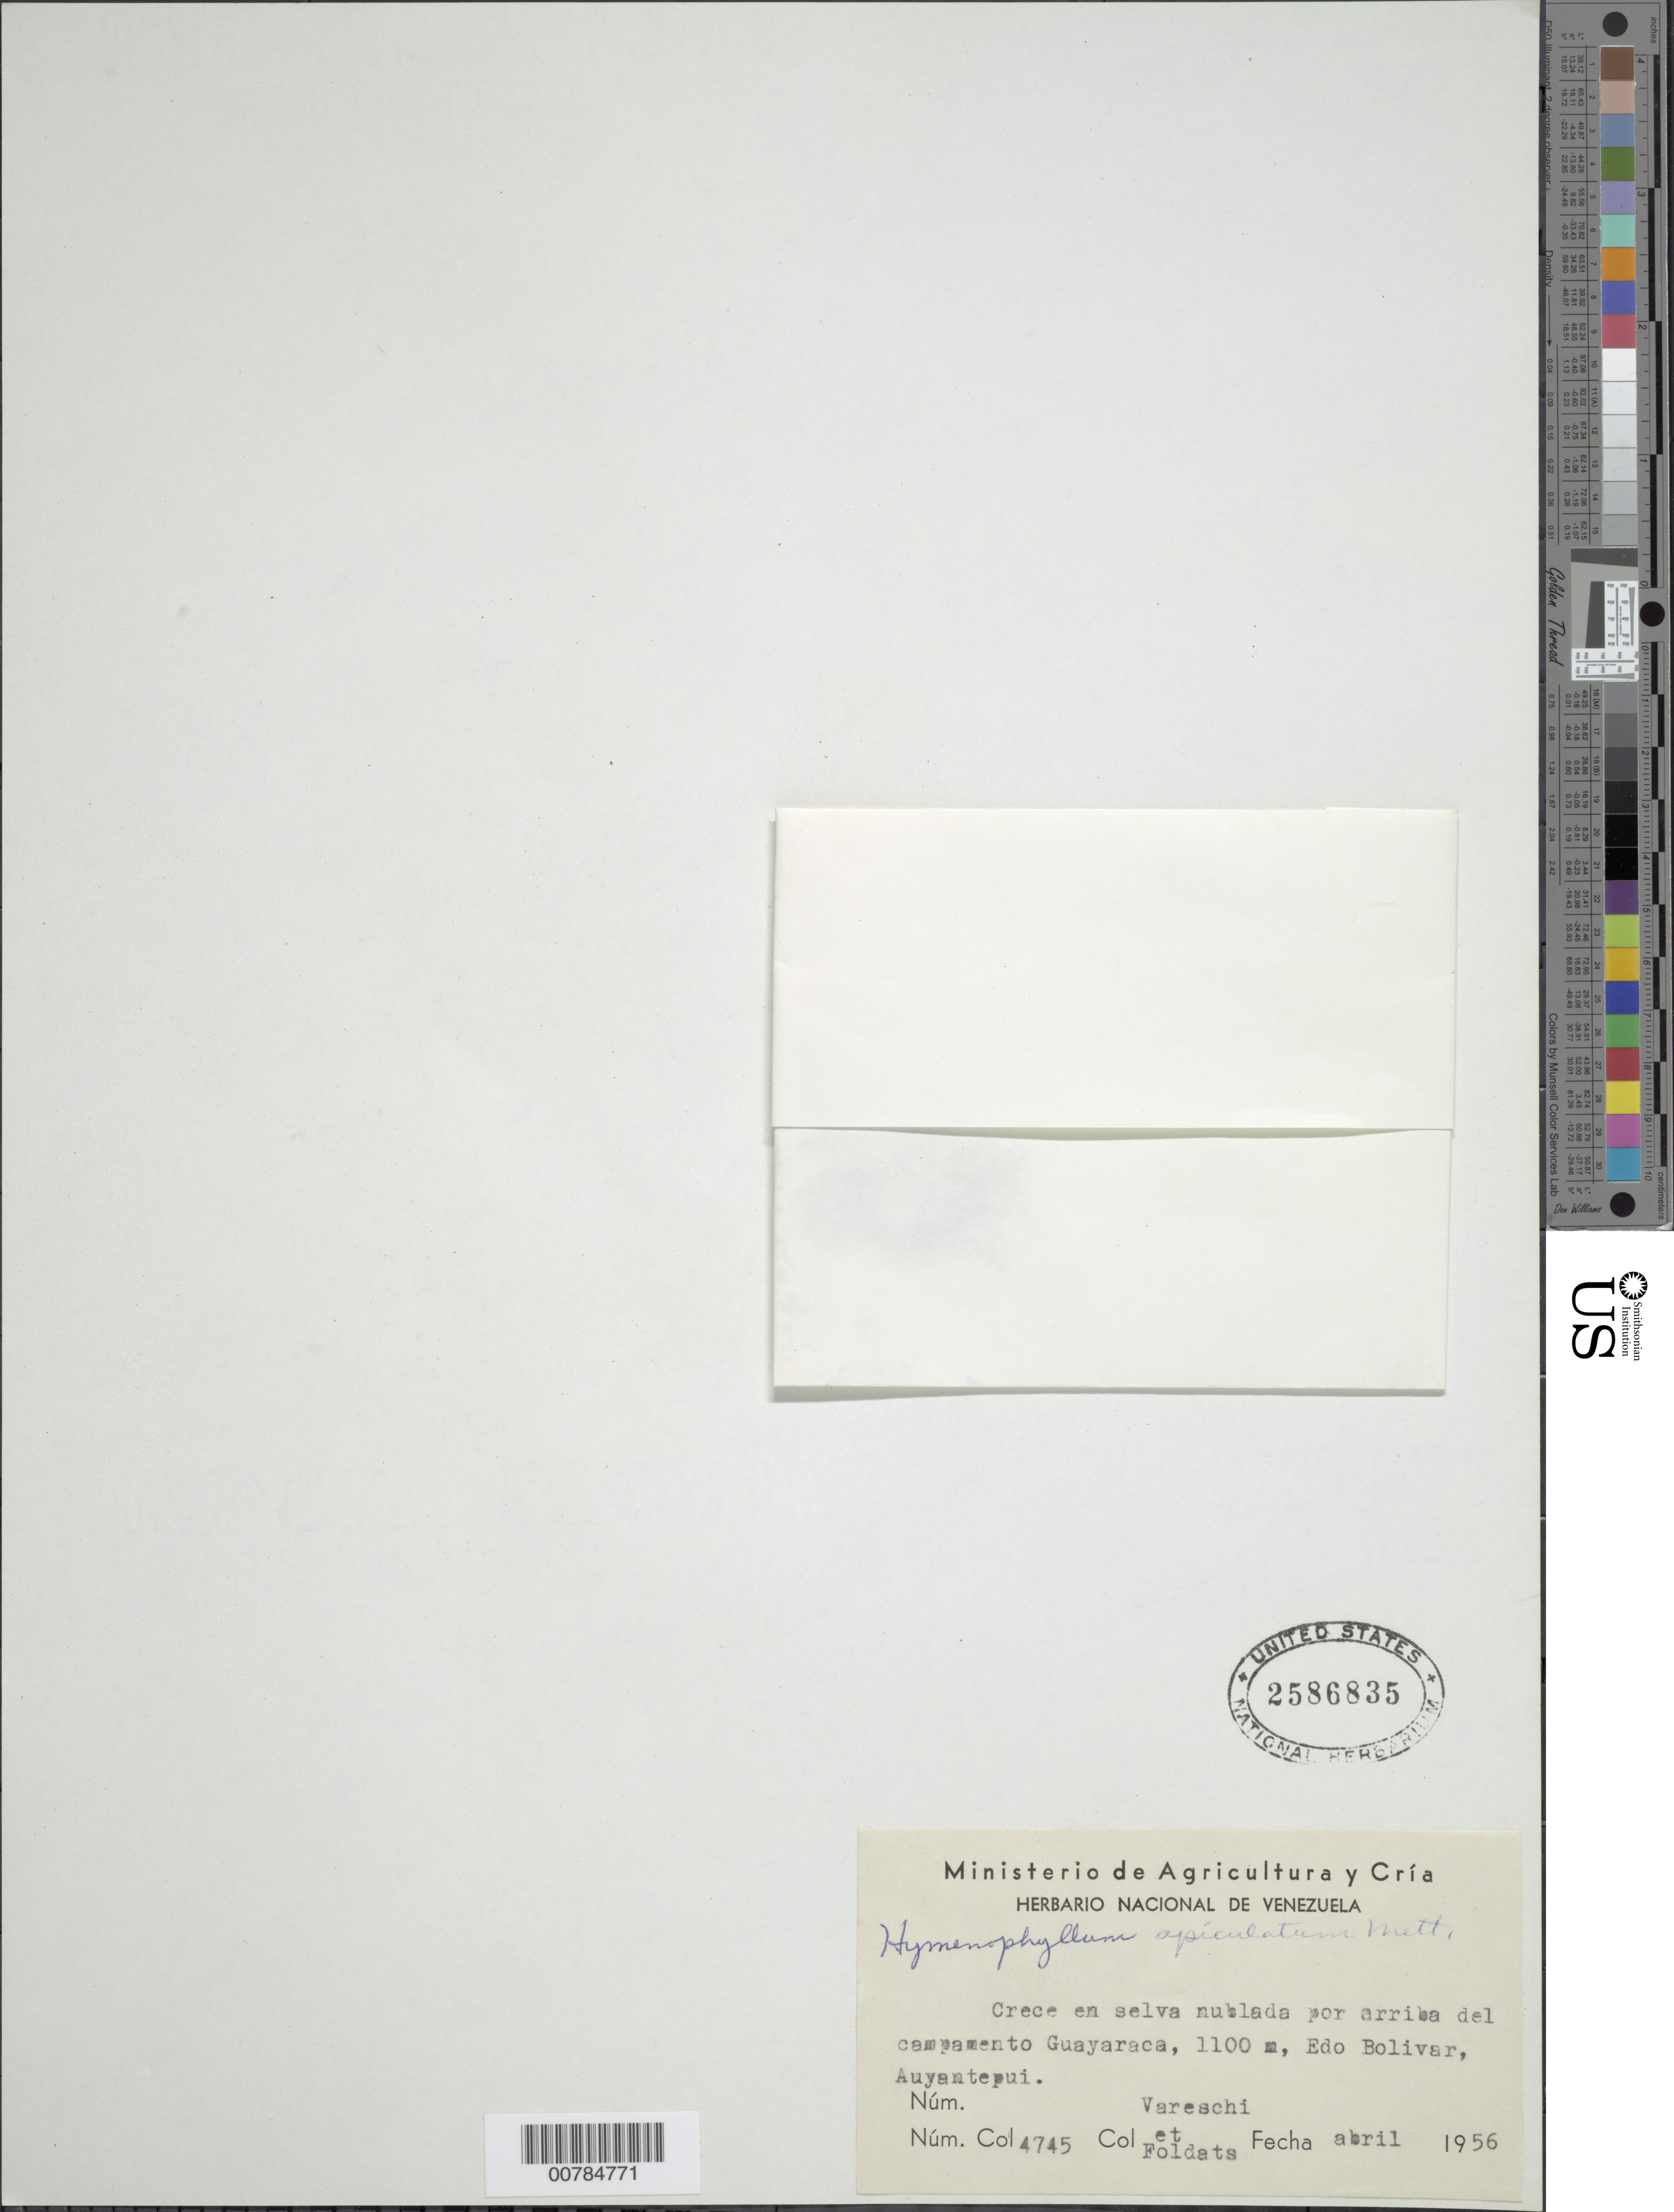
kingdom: Plantae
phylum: Tracheophyta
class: Polypodiopsida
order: Hymenophyllales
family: Hymenophyllaceae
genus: Hymenophyllum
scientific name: Hymenophyllum apiculatum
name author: Mett. ex Kuhn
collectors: V. Vareschi & E. Foldats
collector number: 4745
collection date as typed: Apr-56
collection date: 1956-04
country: Venezuela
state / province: Bolívar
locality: Auyan-tepuí, Guayaraca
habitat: Crece in selva nublada por arriba del campamento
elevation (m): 1100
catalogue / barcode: US 2586835